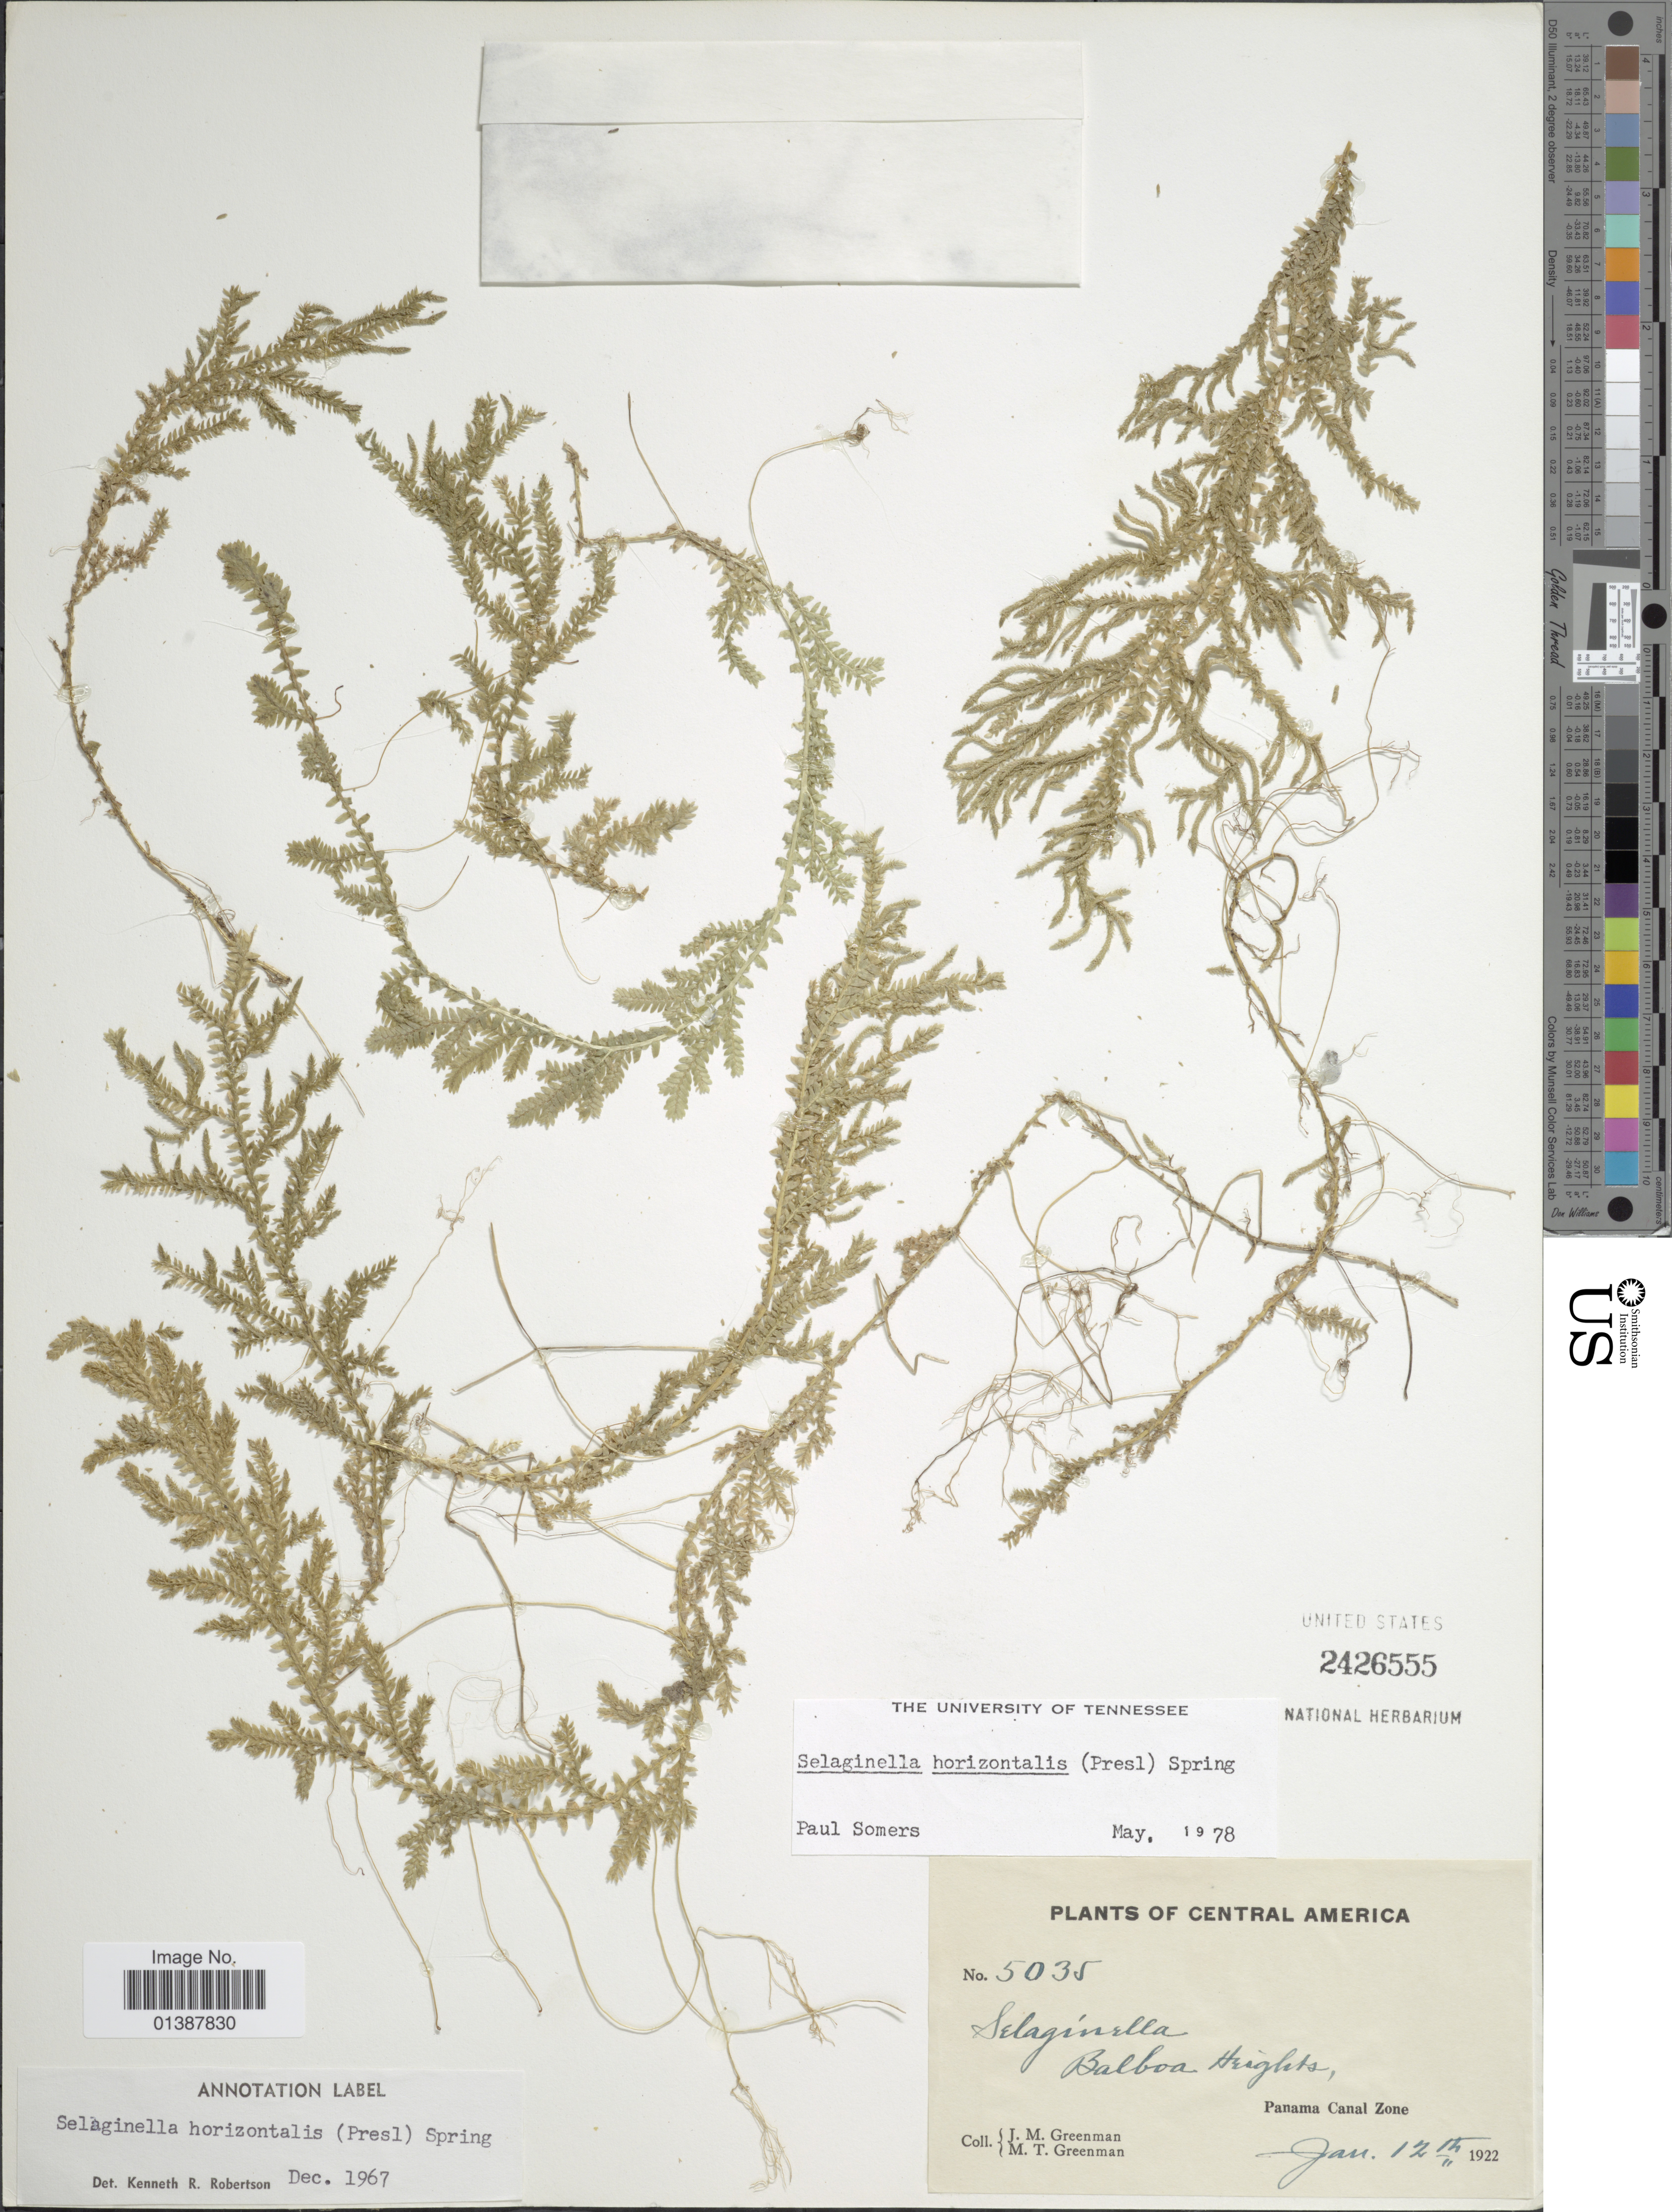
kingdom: Plantae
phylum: Tracheophyta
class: Lycopodiopsida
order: Selaginellales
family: Selaginellaceae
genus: Selaginella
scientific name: Selaginella horizontalis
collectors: J. M. Greenman & M. Greenman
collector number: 5035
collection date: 1922-01-12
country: Panama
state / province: Colón / Panamá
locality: Central America, balboa Hights, Panama Canal Zone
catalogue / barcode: US 2426555